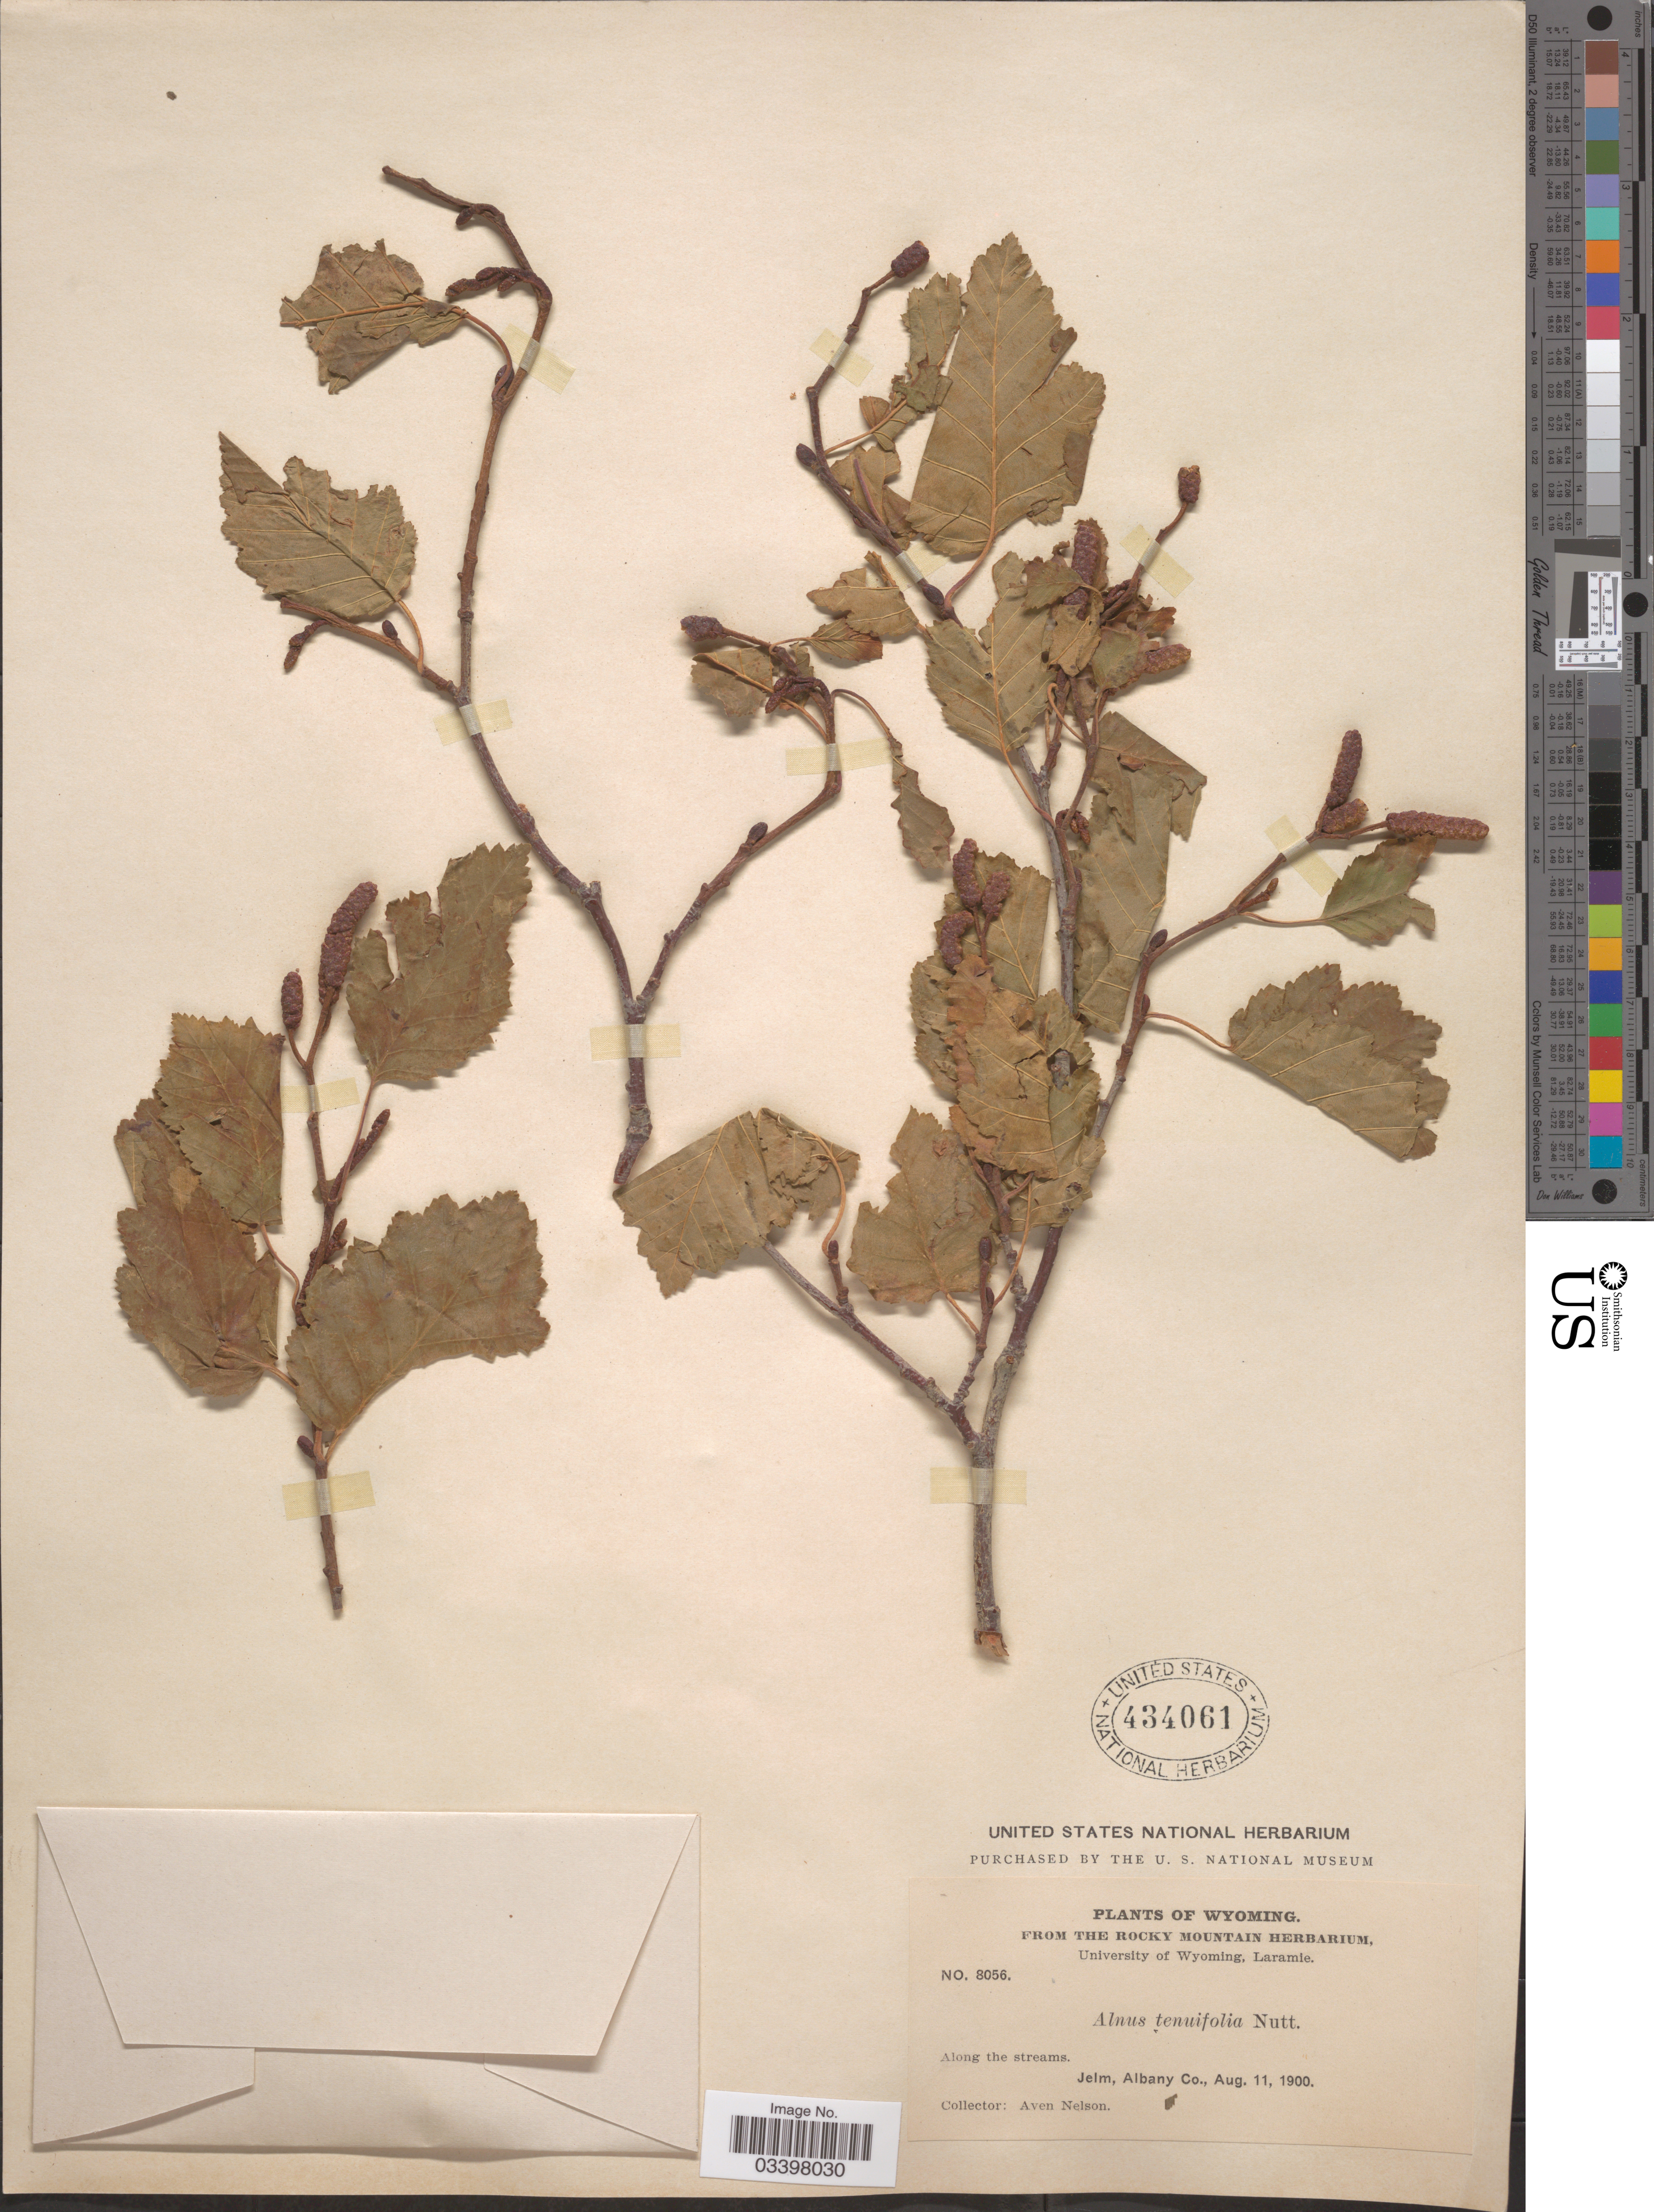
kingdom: Plantae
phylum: Tracheophyta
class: Magnoliopsida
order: Fagales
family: Betulaceae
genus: Alnus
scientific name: Alnus incana subsp. tenuifolia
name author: (Nutt.) Breitung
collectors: A. Nelson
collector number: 8056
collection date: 1900-08-11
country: United States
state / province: Wyoming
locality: Jelm, Albany Co.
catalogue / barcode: US 434061